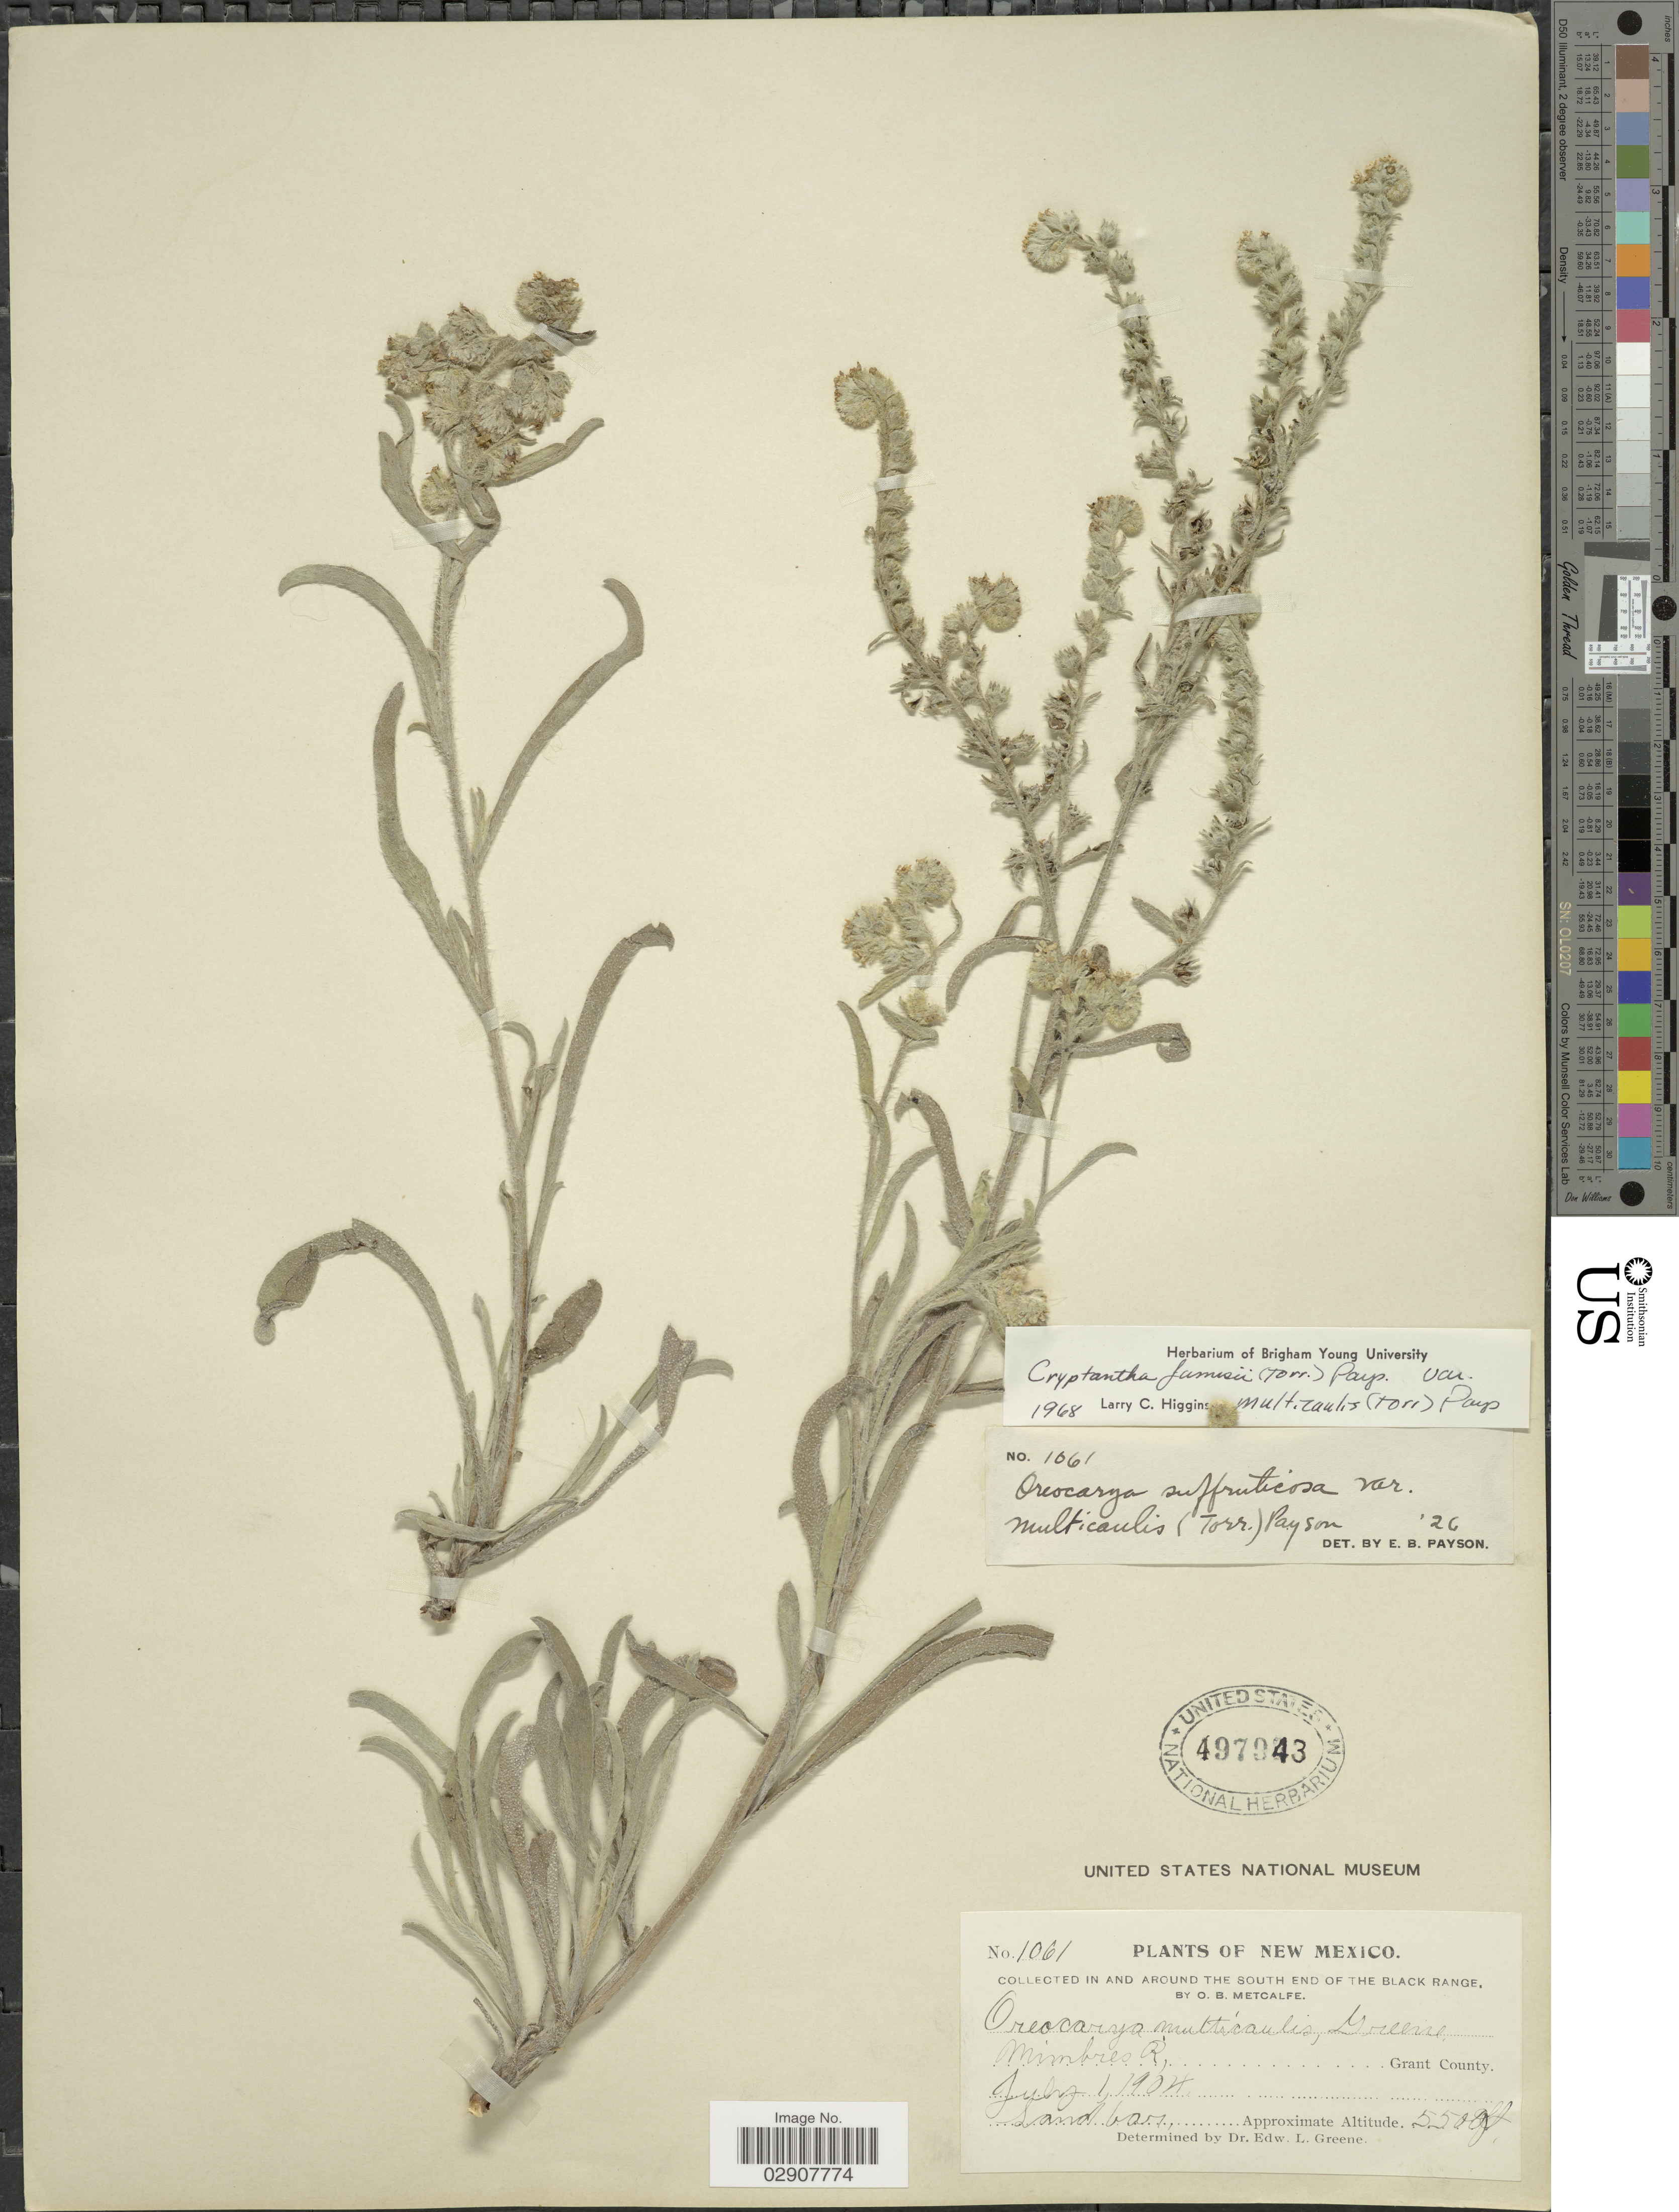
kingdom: Plantae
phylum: Tracheophyta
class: Magnoliopsida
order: Boraginales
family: Boraginaceae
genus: Cryptantha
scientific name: Cryptantha jamesii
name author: (Torr.) Payson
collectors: O. B. Metcalfe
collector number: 1061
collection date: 1904-07-01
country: United States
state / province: New Mexico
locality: Mimbres R. Grant County. In and around the south end of the Black Range.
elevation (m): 1676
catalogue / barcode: US 497943